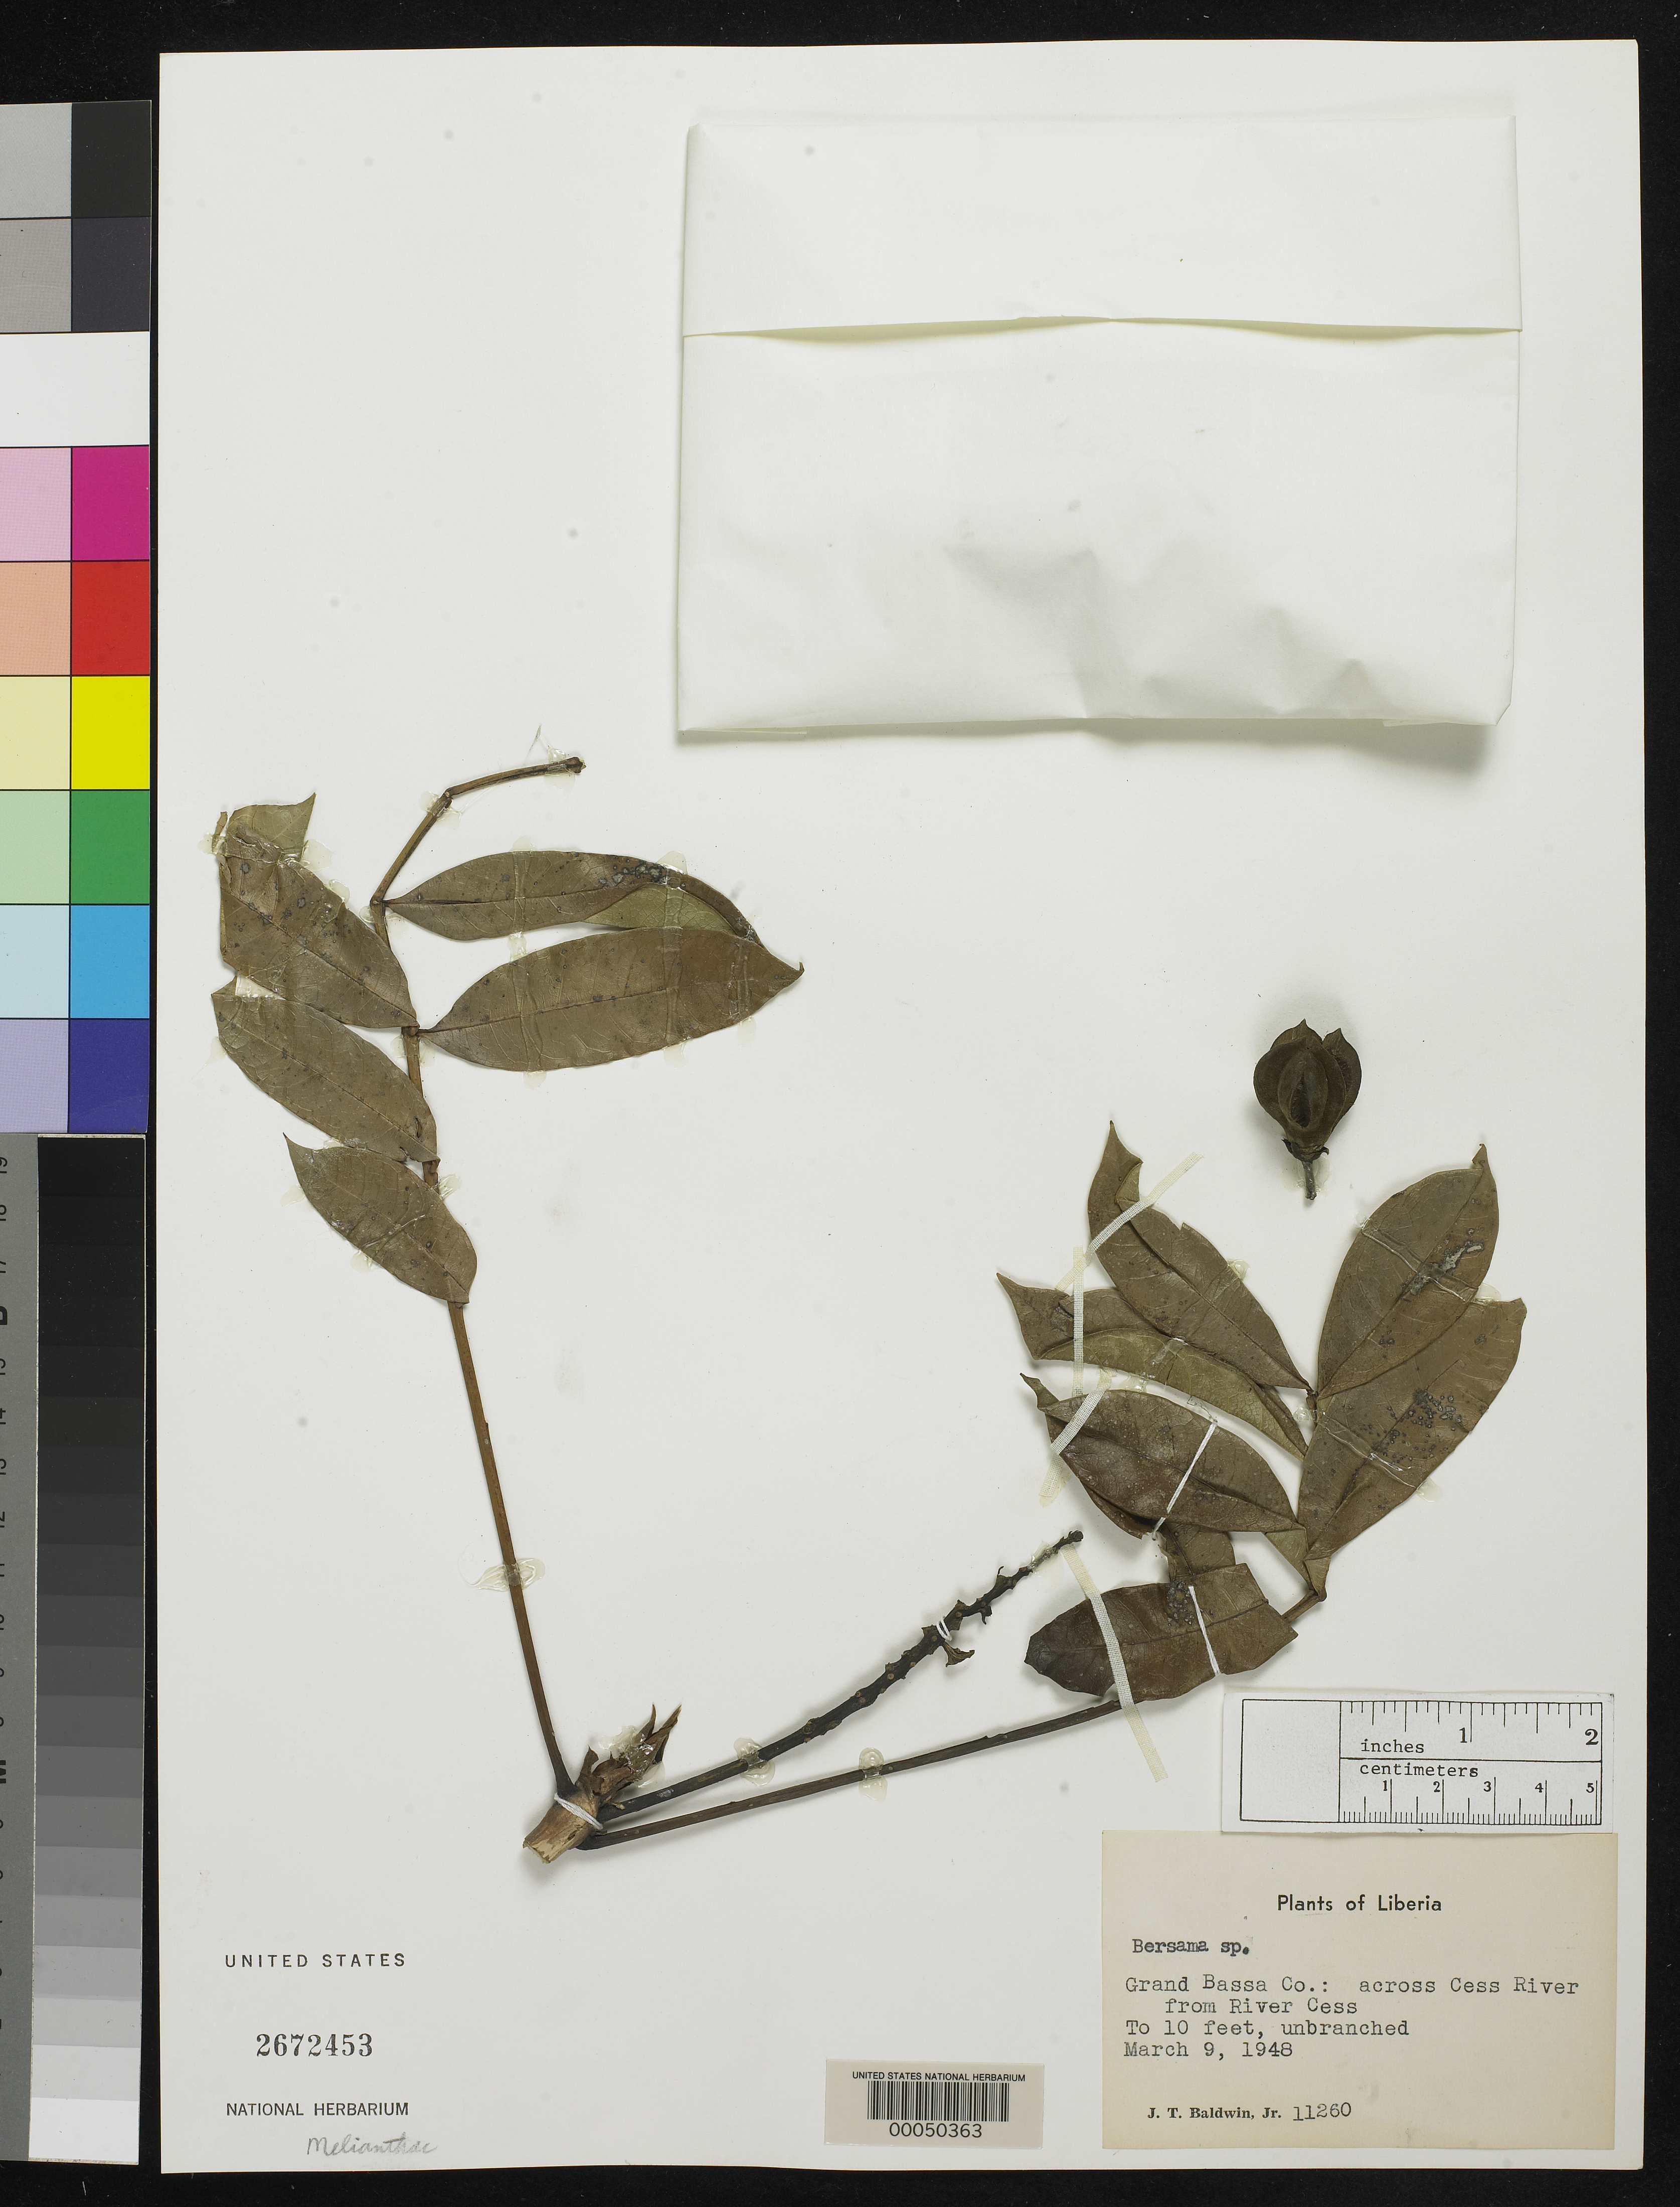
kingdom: Plantae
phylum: Tracheophyta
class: Magnoliopsida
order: Geraniales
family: Melianthaceae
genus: Bersama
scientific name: Bersama sp.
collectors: J. T. Baldwin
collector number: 11260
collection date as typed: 09 Mar 1948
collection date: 1948-03-09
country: Liberia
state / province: Grand Bassa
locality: Across cess river from river cess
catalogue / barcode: US 2672453